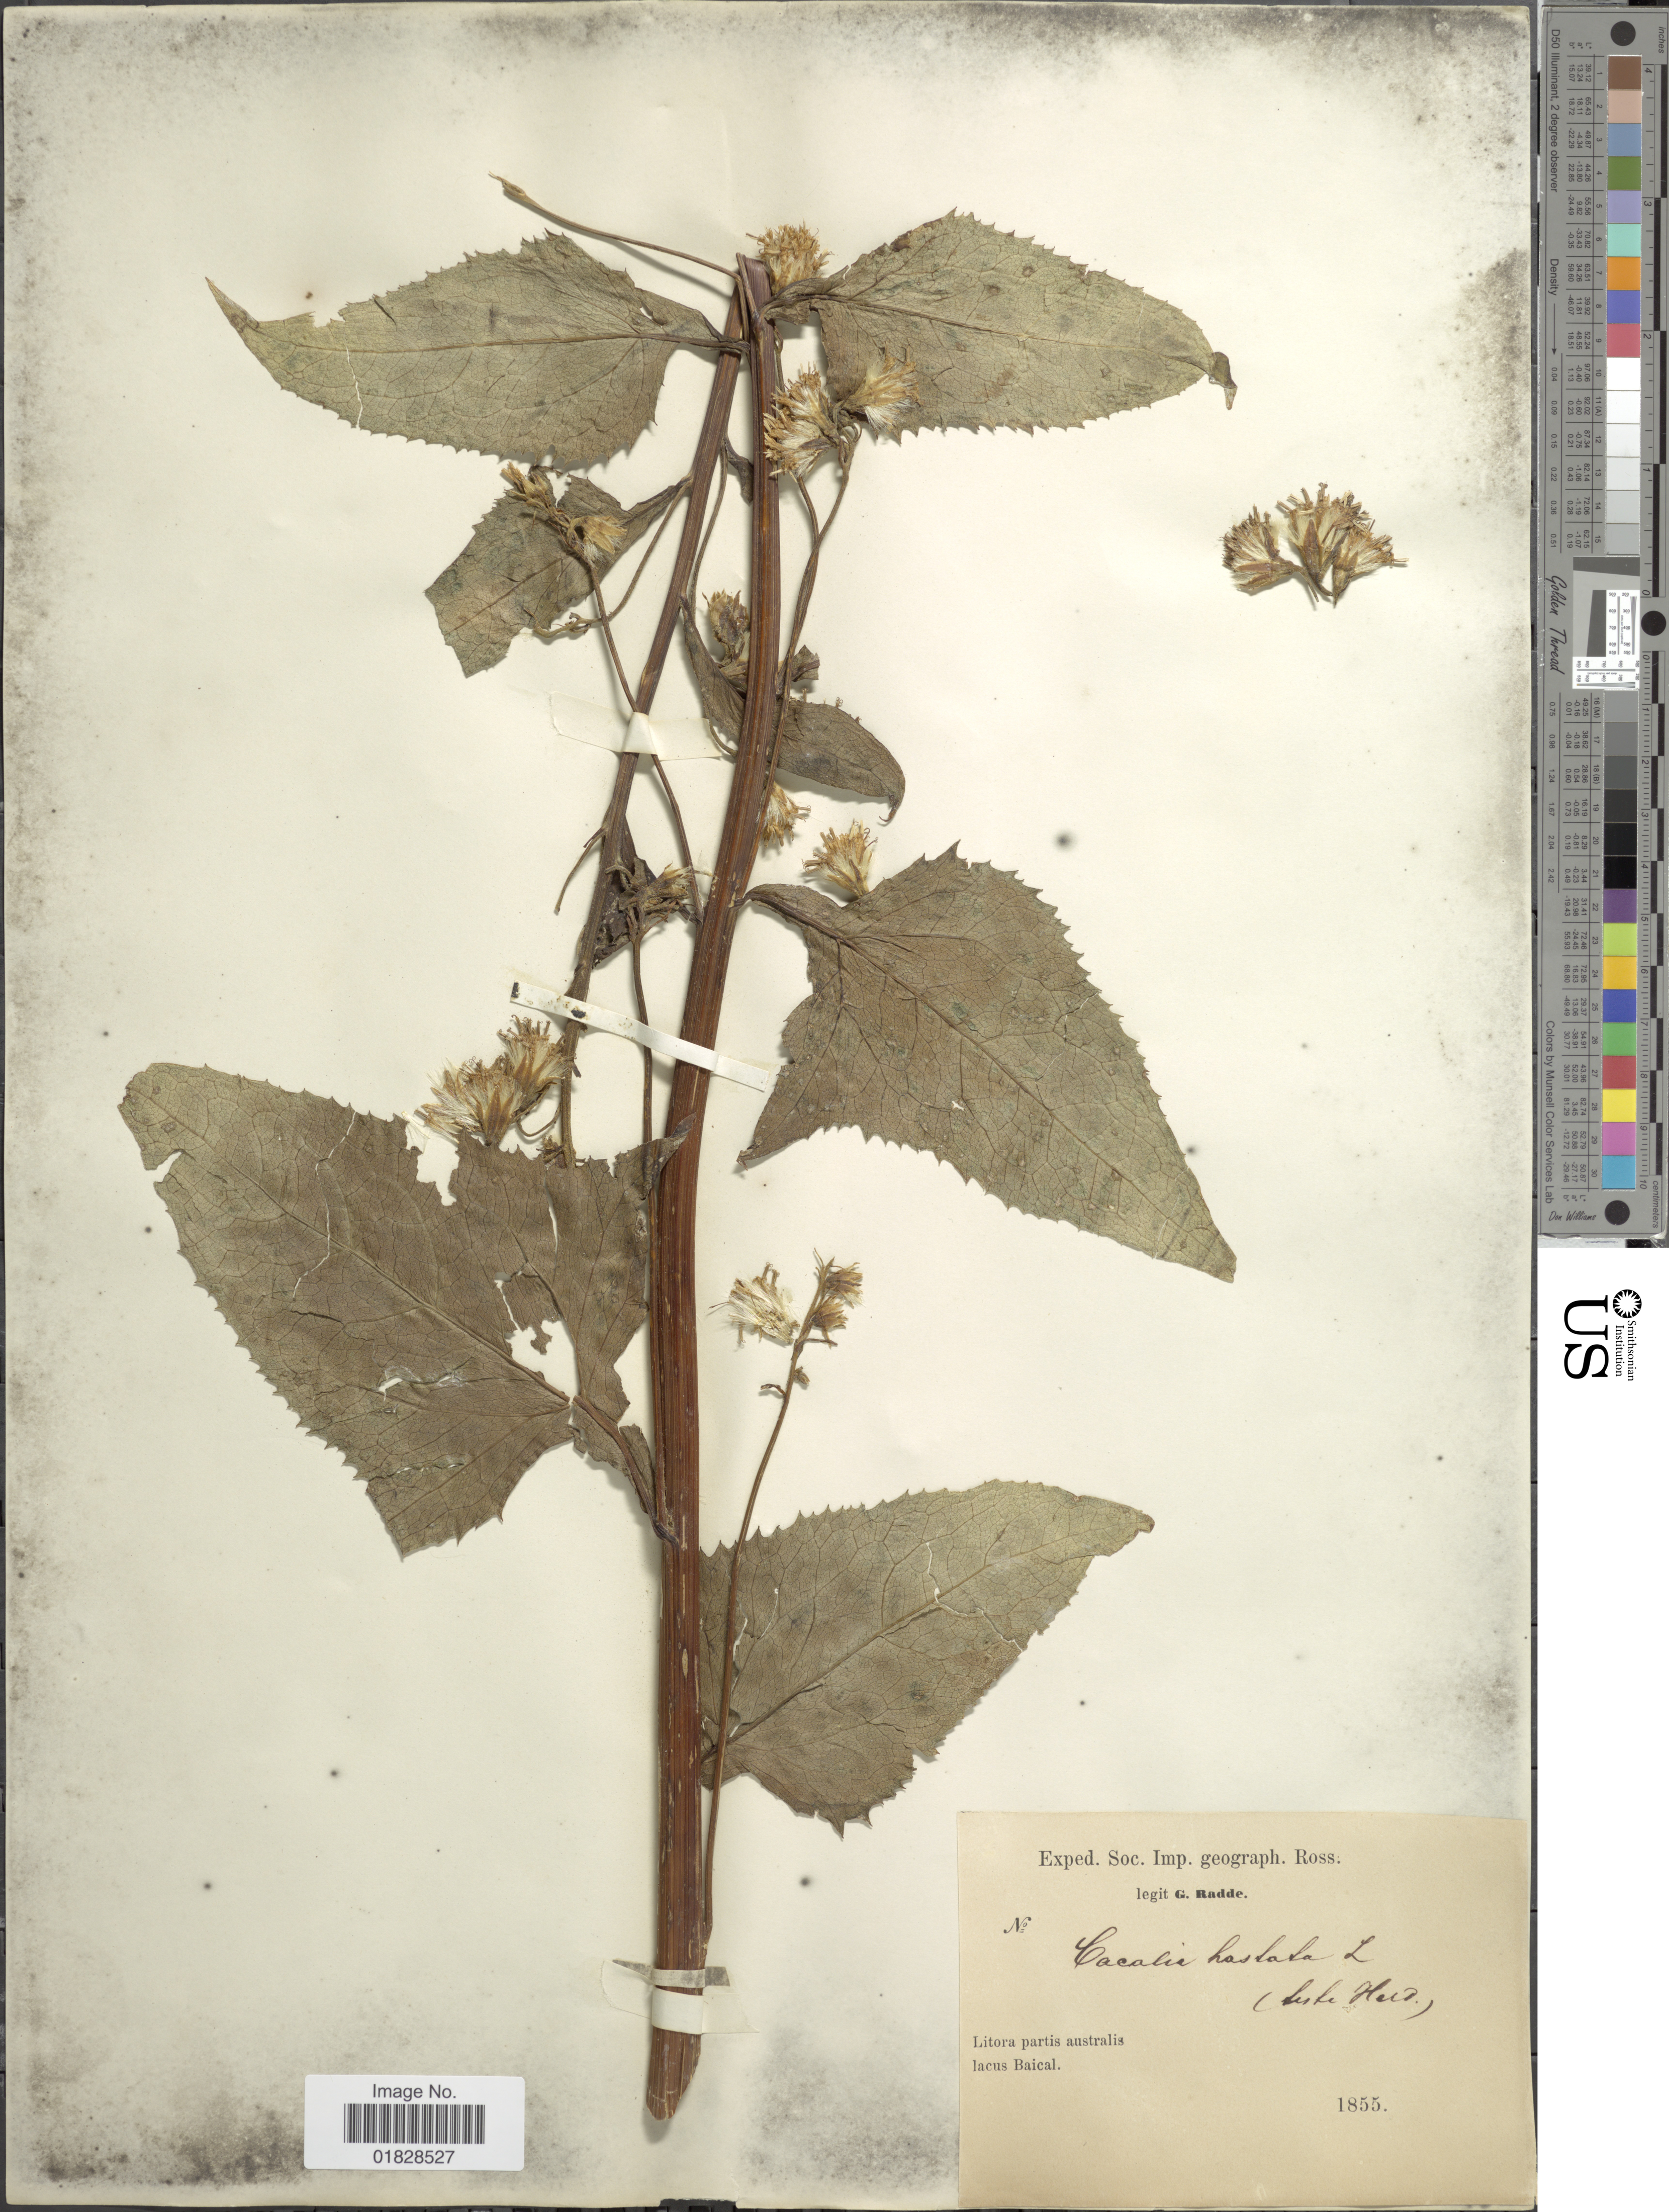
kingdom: Plantae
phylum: Tracheophyta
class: Magnoliopsida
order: Asterales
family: Asteraceae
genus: Parasenecio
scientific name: Parasenecio hastatus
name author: (L.) H. Koyama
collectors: G. F. R. J. von Radde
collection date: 1855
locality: Litora partis australis lacus Baical